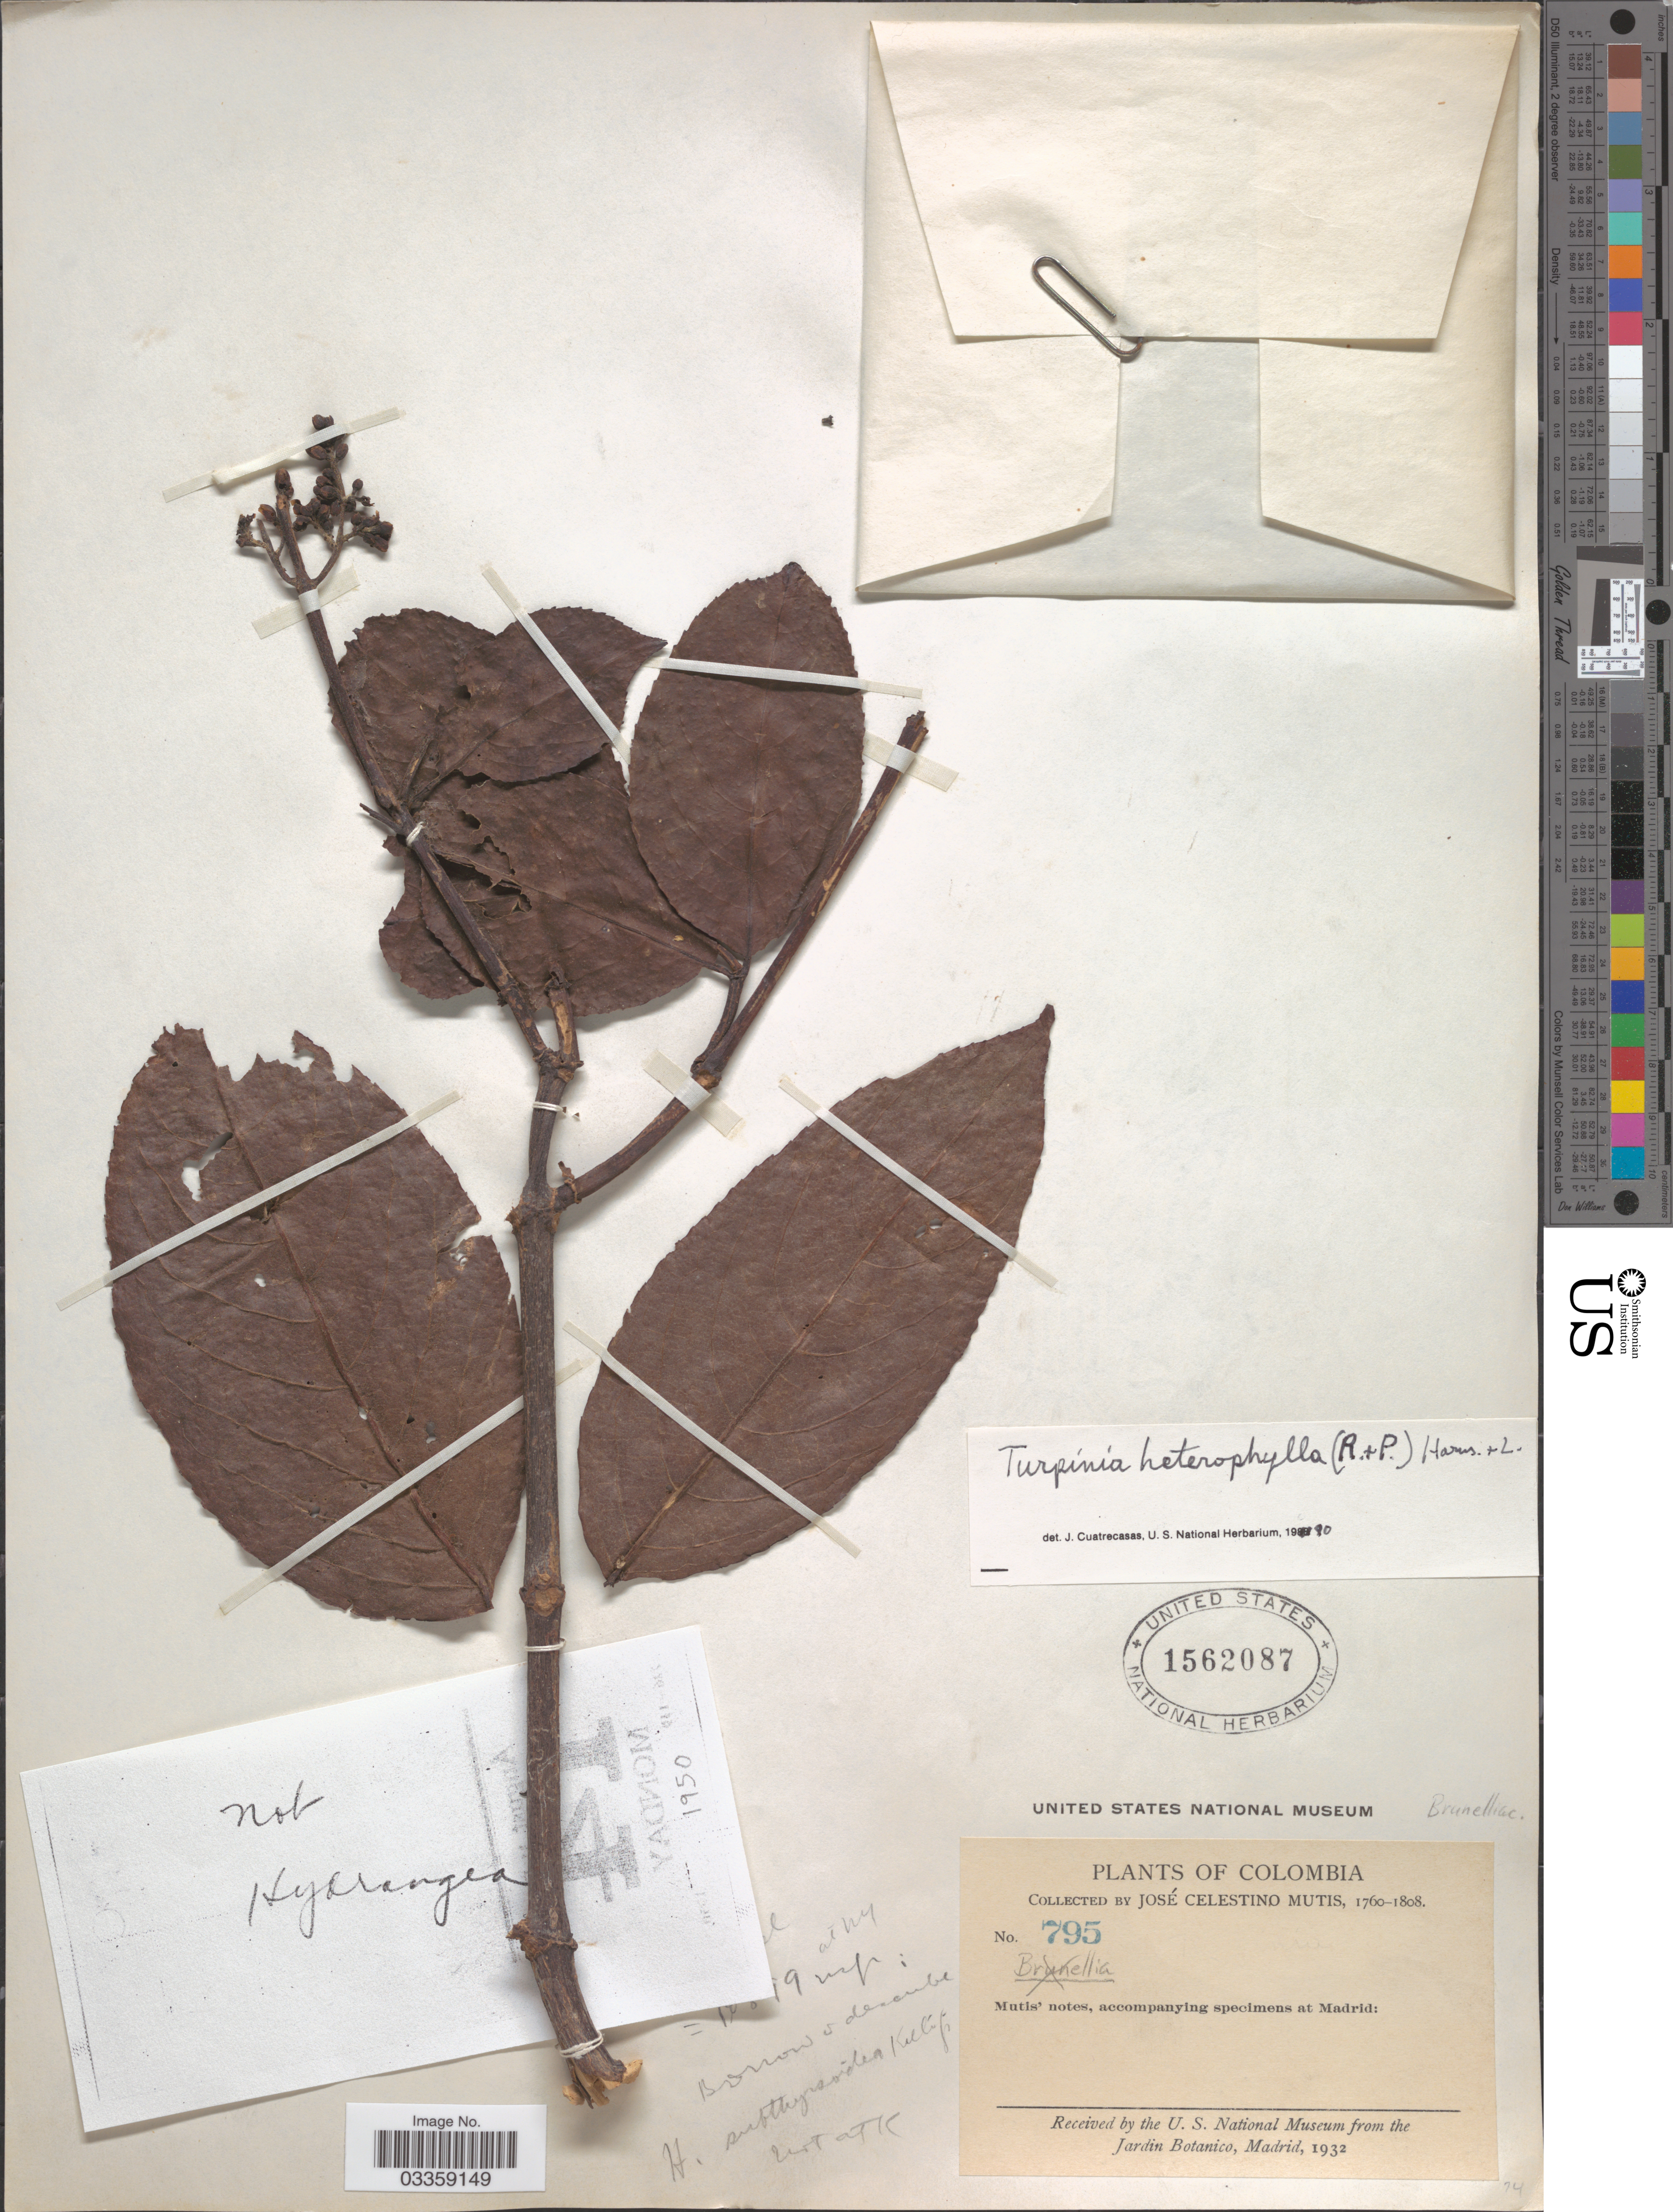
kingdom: Plantae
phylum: Tracheophyta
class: Magnoliopsida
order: Crossosomatales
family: Staphyleaceae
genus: Turpinia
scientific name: Turpinia heterophylla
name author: (Ruiz & Pav.) Harms & Loes.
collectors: J. C. B. Mutis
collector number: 795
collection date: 1760/1808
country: Colombia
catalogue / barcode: US 1562087